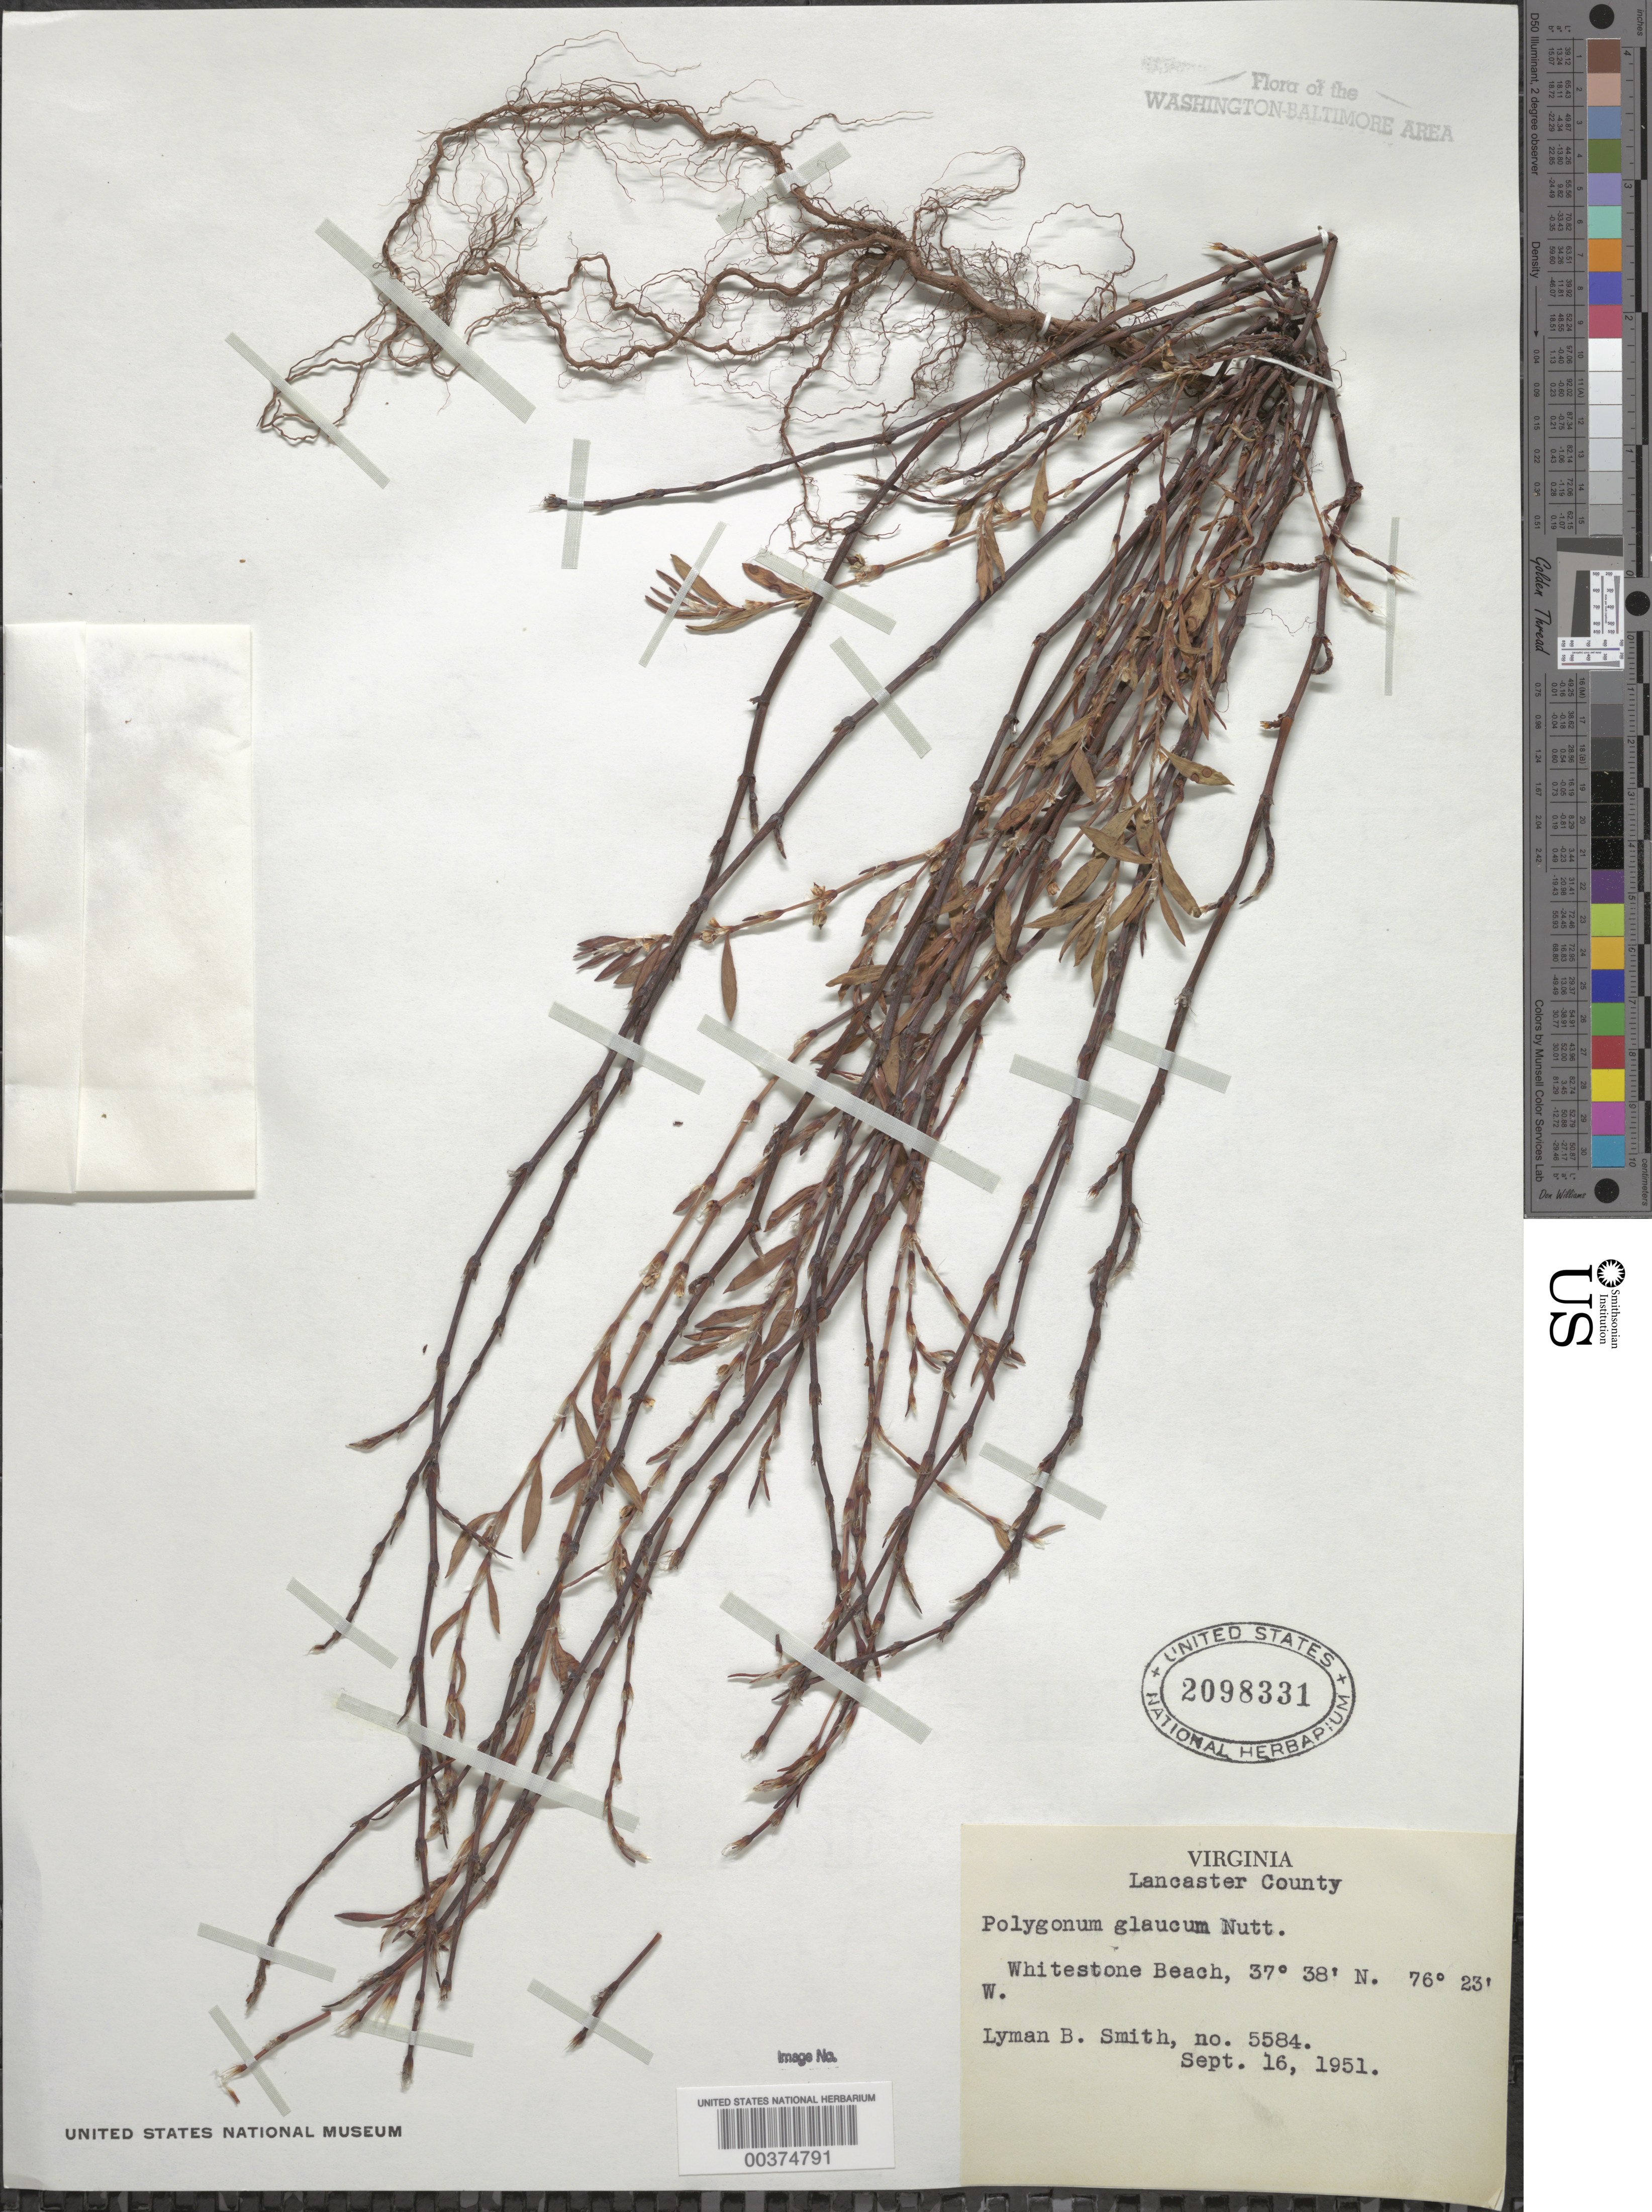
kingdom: Plantae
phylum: Tracheophyta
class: Magnoliopsida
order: Caryophyllales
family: Polygonaceae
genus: Polygonum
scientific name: Polygonum glaucum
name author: Nutt.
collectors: L. Smith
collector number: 5584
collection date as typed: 16 Sep 1951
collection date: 1951-09-16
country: United States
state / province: Virginia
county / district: Lancaster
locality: Whitestone Beach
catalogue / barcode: US 2098331